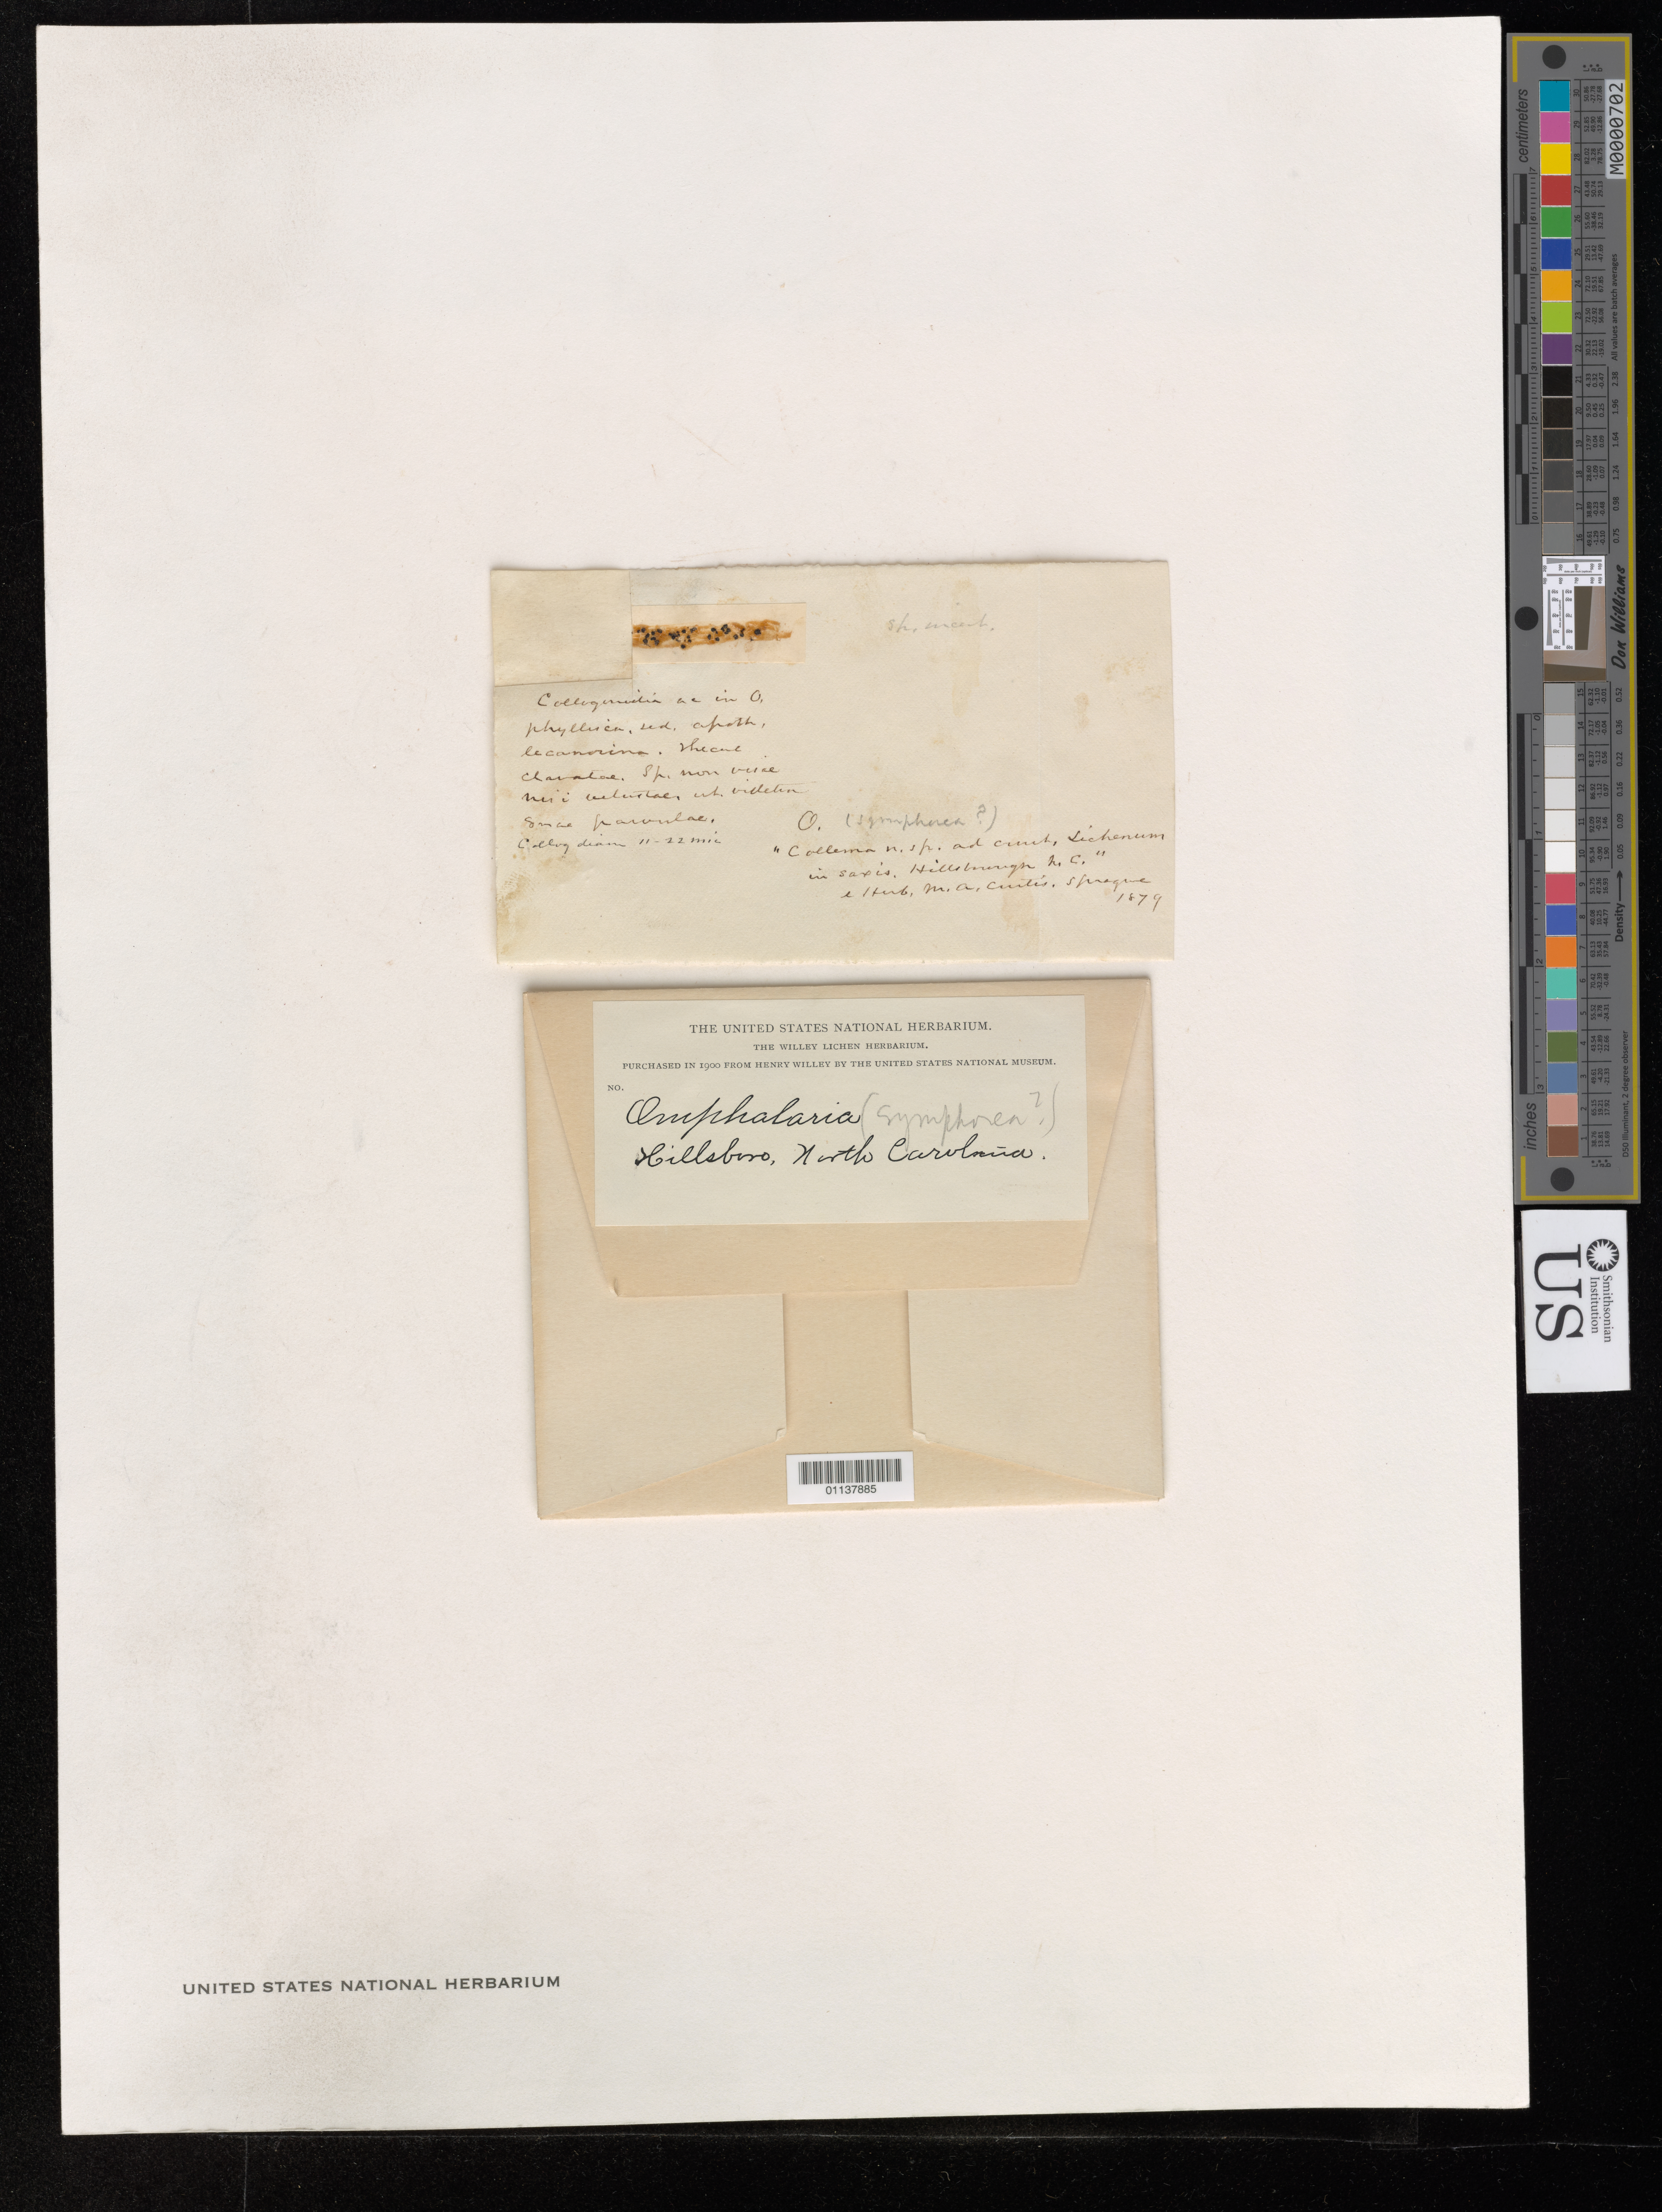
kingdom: Fungi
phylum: Ascomycota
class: Lichinomycetes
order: Lichinales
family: Lichinaceae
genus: Synalissa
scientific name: Synalissa symphorea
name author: (Ach.) Nyl.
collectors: ex herb. Henry Willey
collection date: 1879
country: United States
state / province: North Carolina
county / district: Orange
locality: Hillsborough.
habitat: on